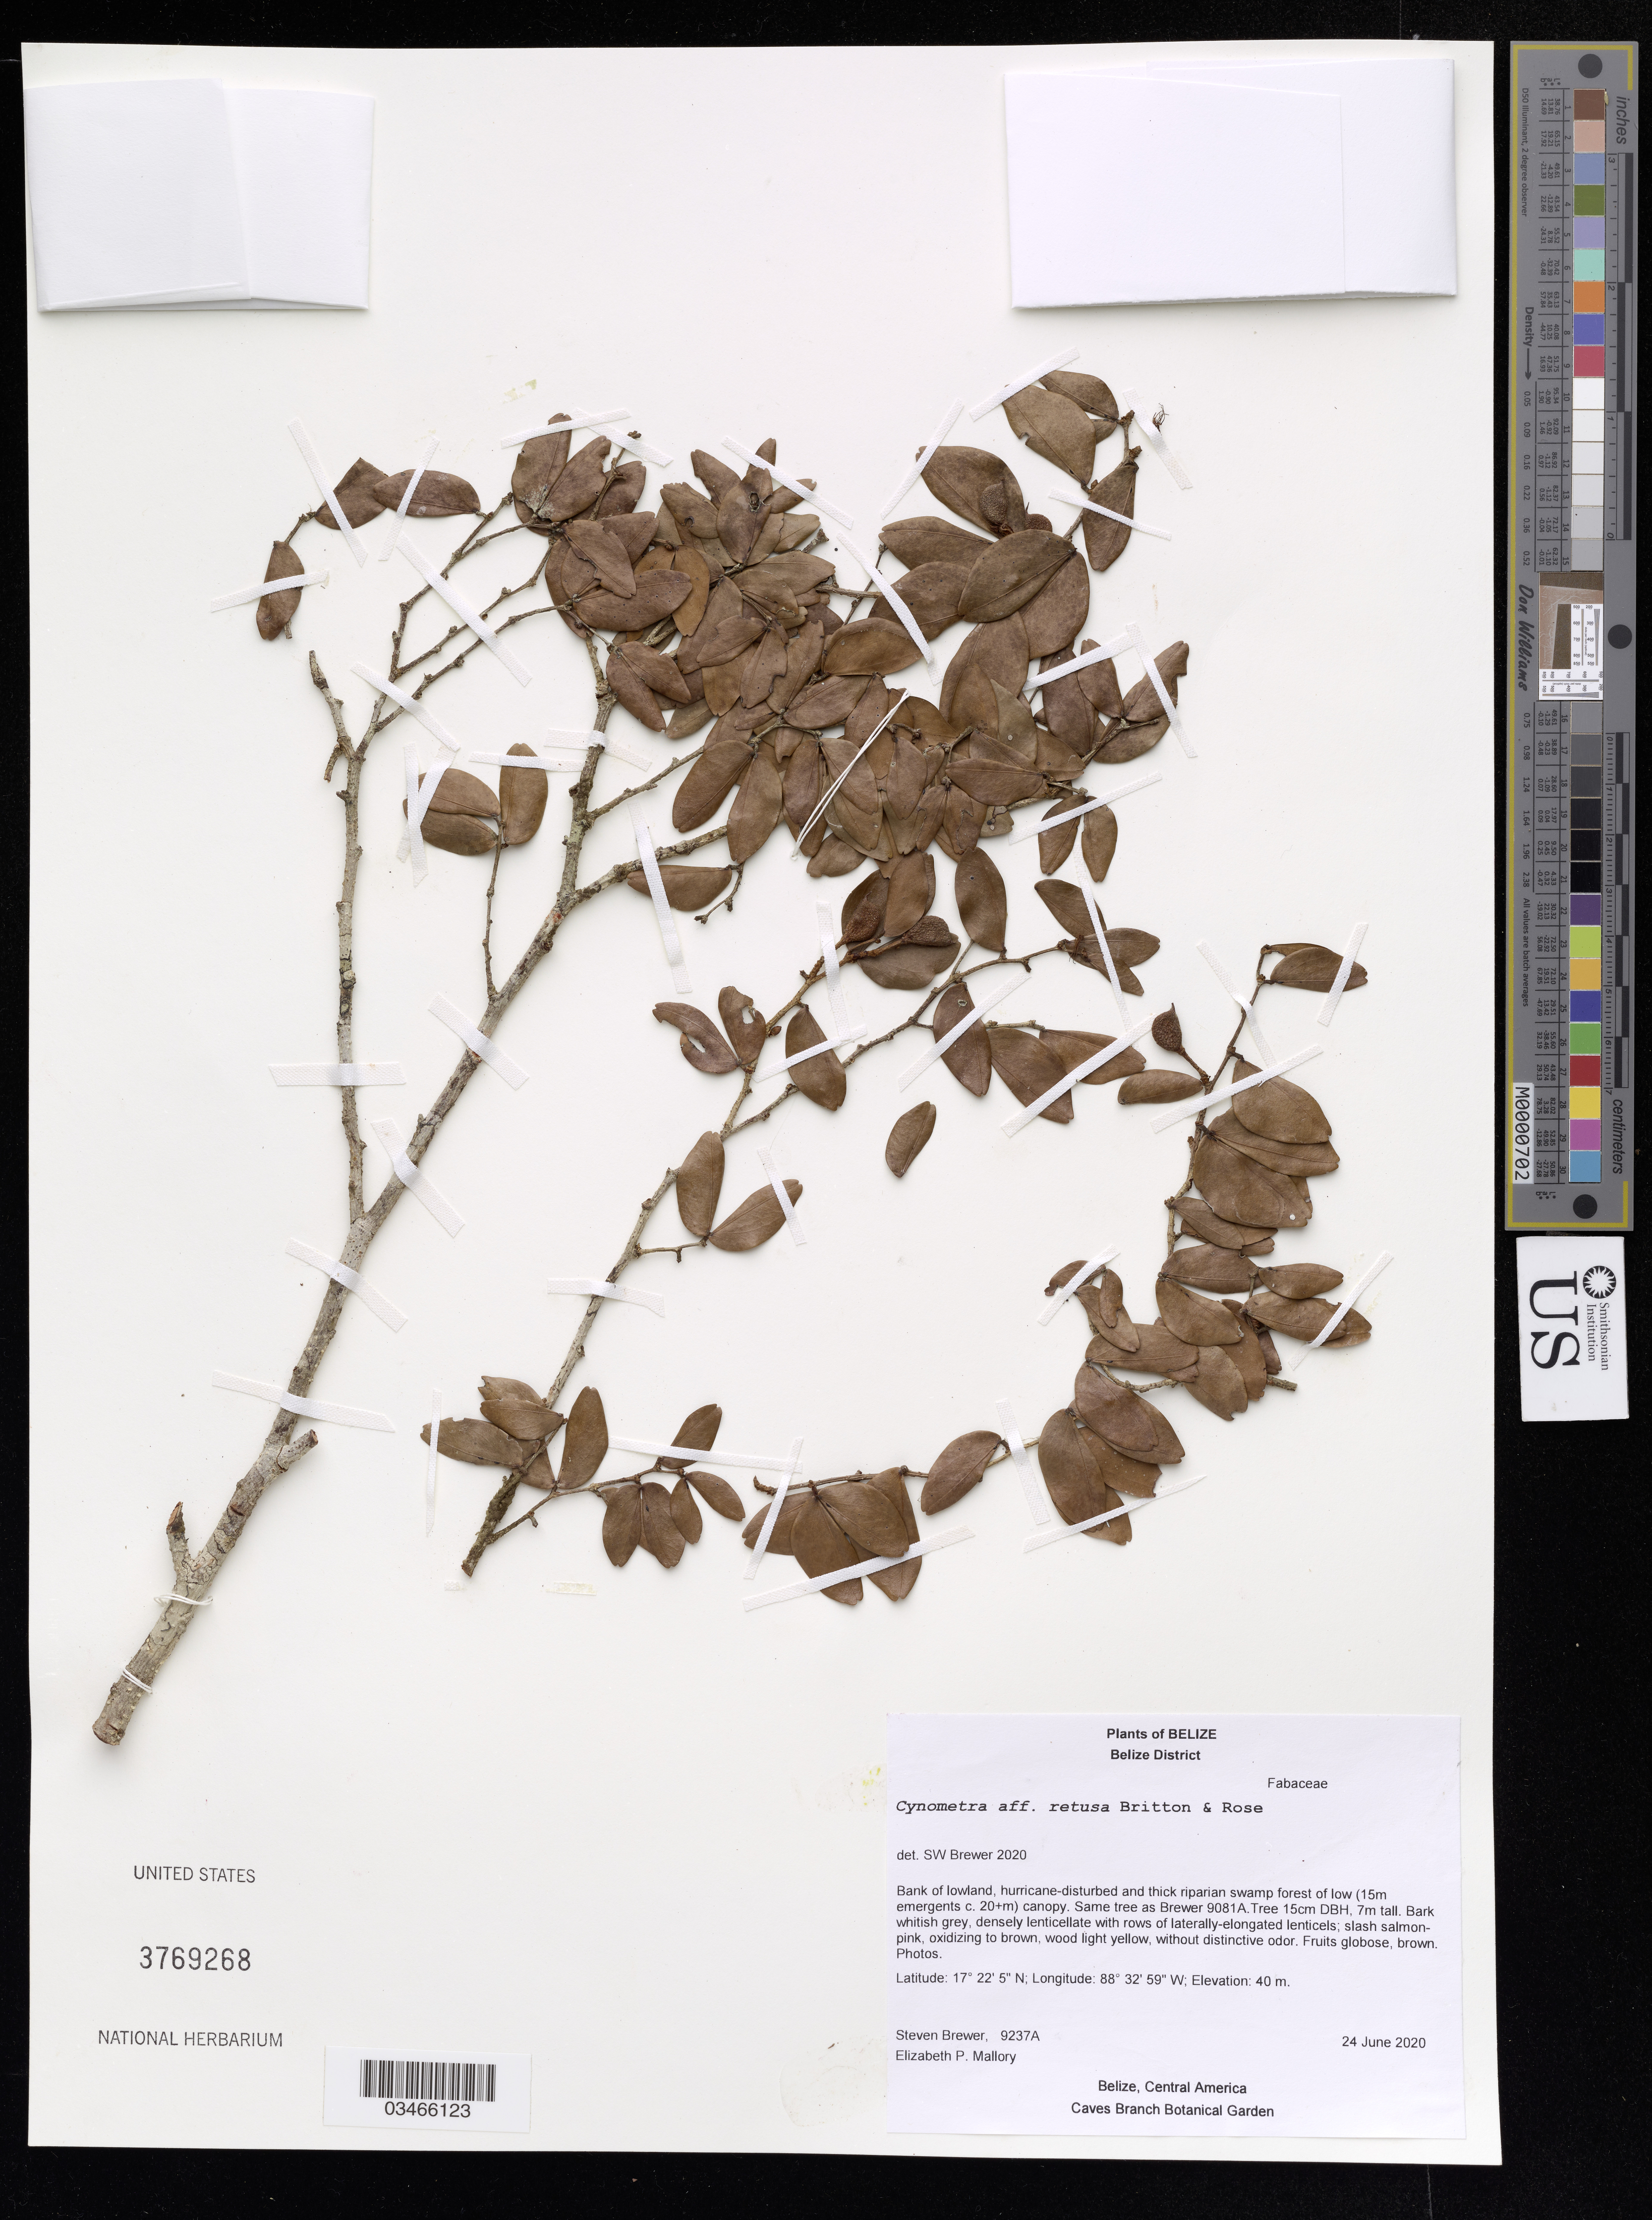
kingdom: Plantae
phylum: Tracheophyta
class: Magnoliopsida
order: Fabales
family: Fabaceae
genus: Cynometra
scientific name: Cynometra retusa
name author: Britton & Rose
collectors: S. Brewer & E. Mallory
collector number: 9237A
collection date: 2020-06-24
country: Belize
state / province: Belize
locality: Bank of lowland, hurricane-disturbed and thick riparian swamp forest of low (15m emergents c. 20+m) canopy.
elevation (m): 40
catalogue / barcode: US 3769268